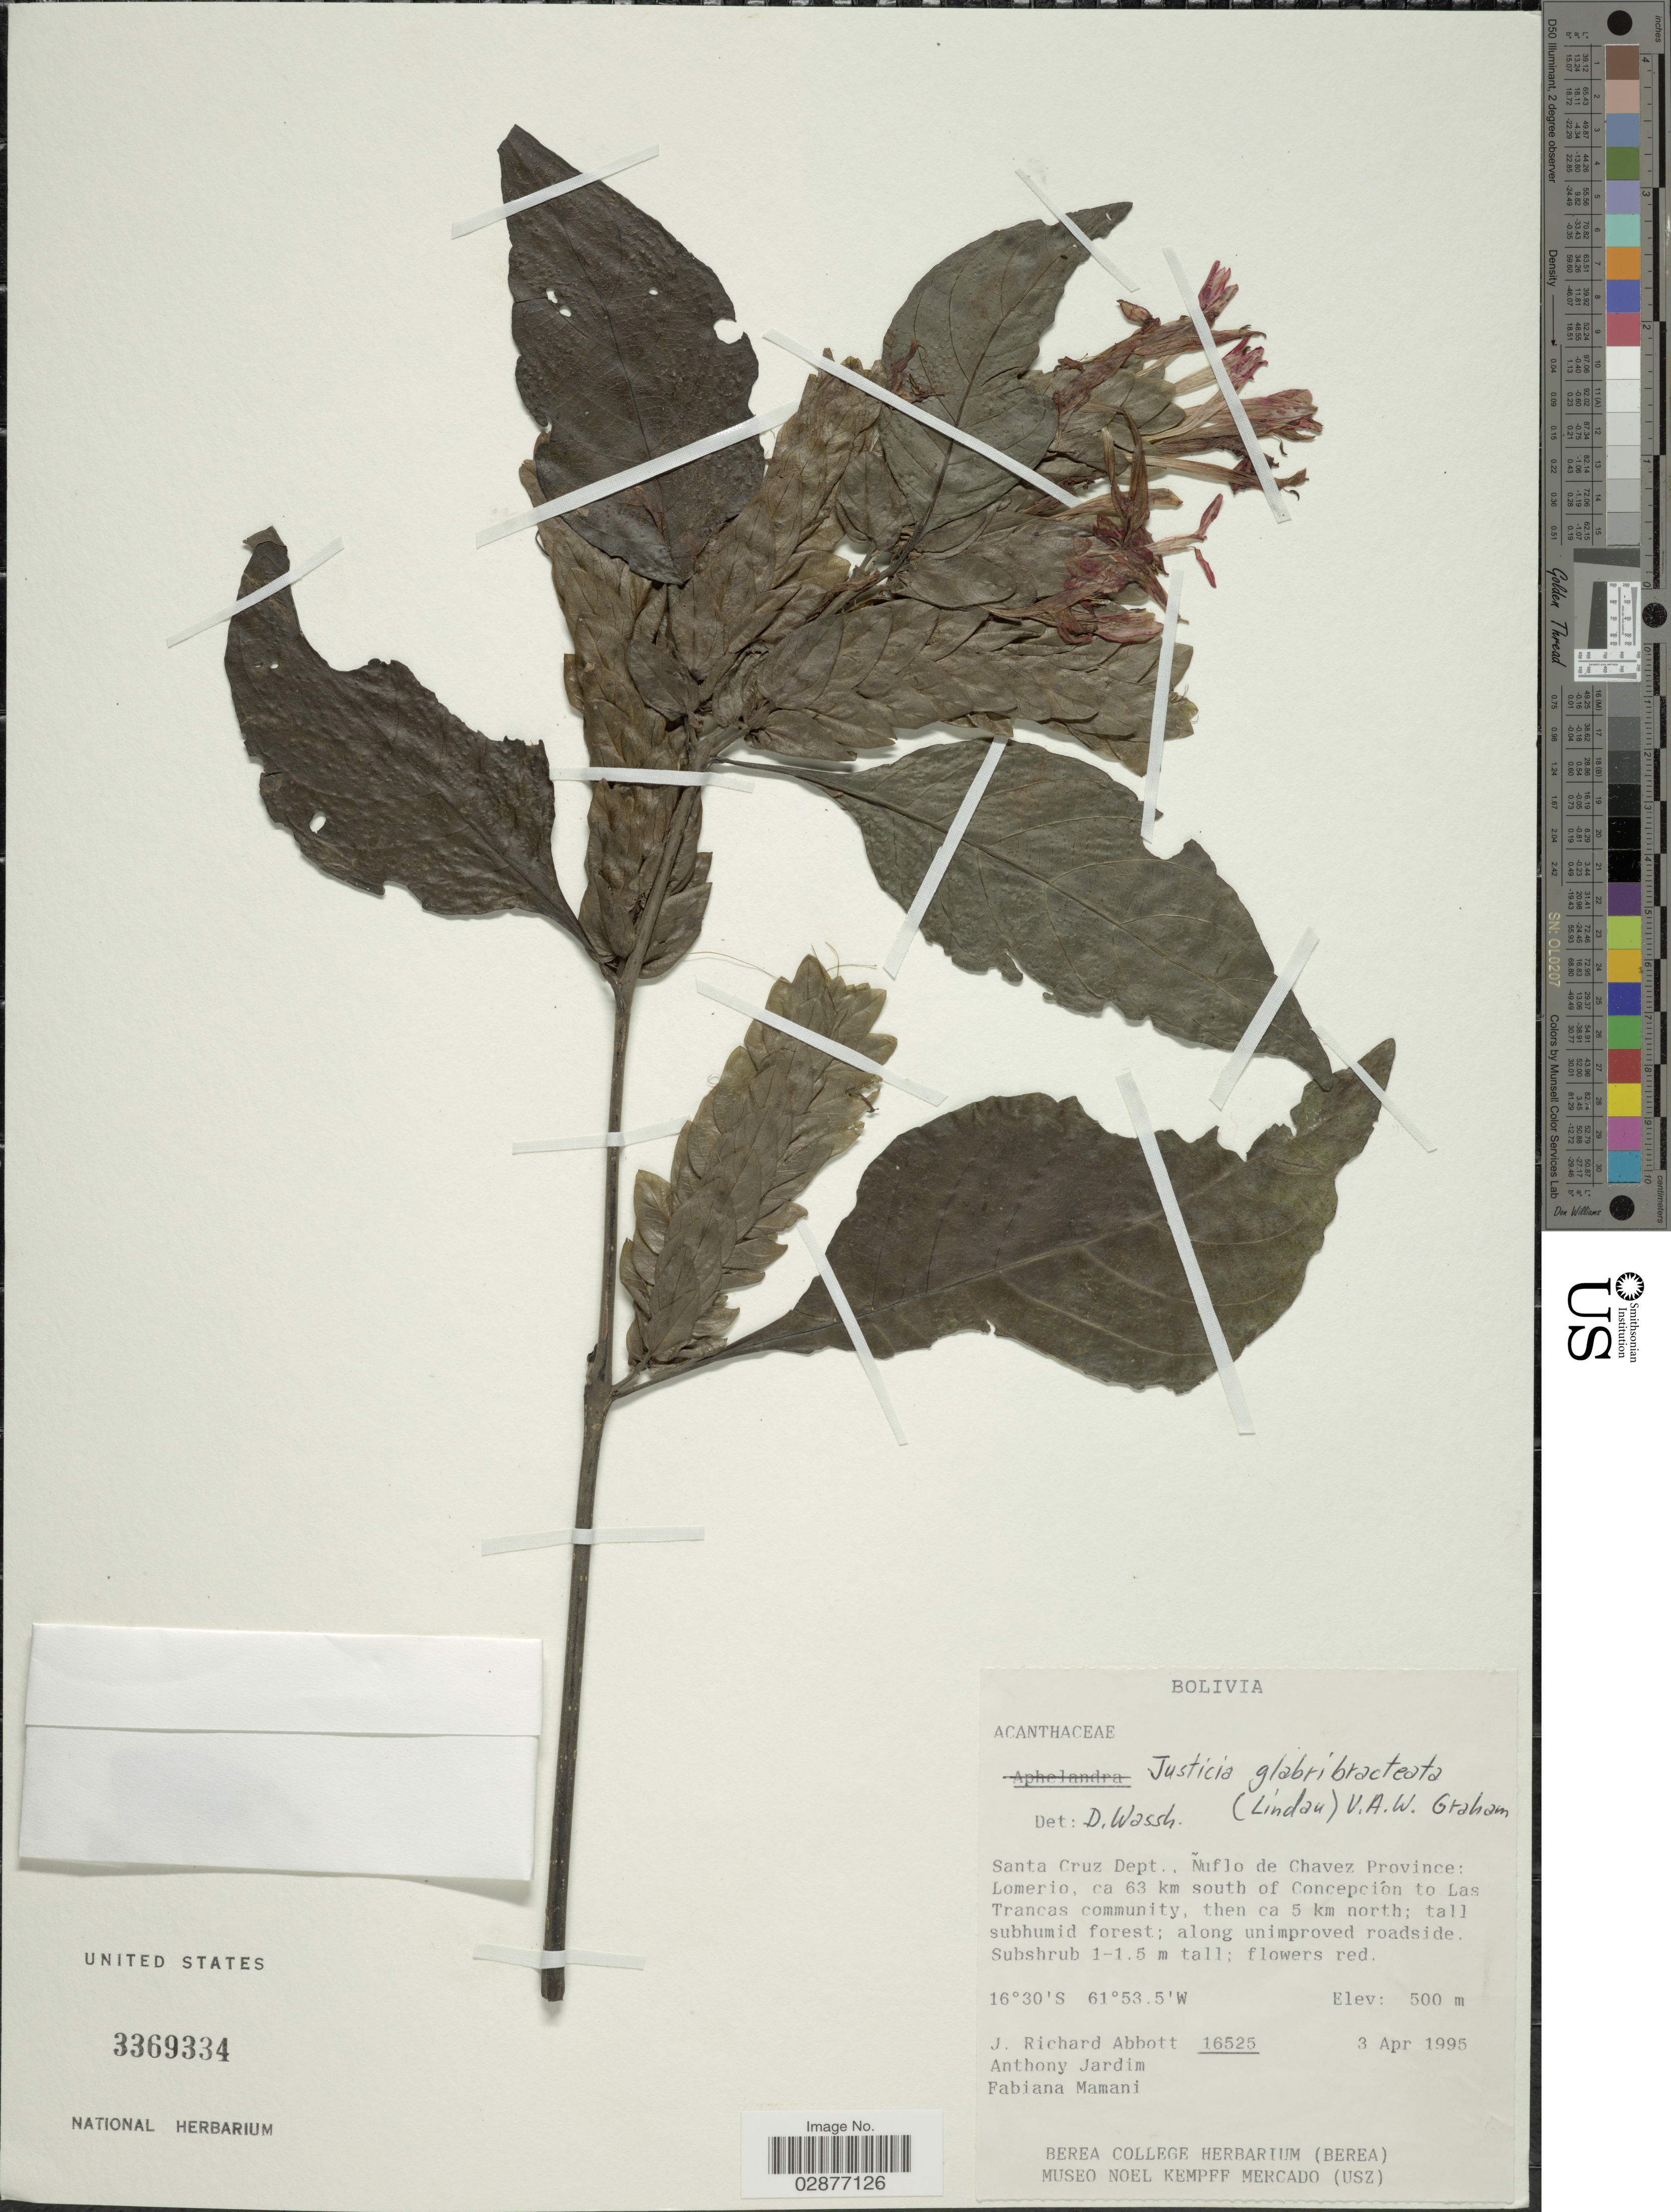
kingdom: Plantae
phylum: Tracheophyta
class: Magnoliopsida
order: Lamiales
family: Acanthaceae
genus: Justicia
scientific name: Justicia aequilabris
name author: (Nees) Lindau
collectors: J. R. Abbott, A. Jardim & F. Mamani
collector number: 16525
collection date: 1995-04-03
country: Bolivia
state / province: Santa Cruz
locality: Santa Cruz Dept.. Ñuflo de Chavez Province: Lomerio, ca 63 km south of Concepción to Las Trancas community, then ca 5 km north.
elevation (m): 500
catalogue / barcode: US 3369334